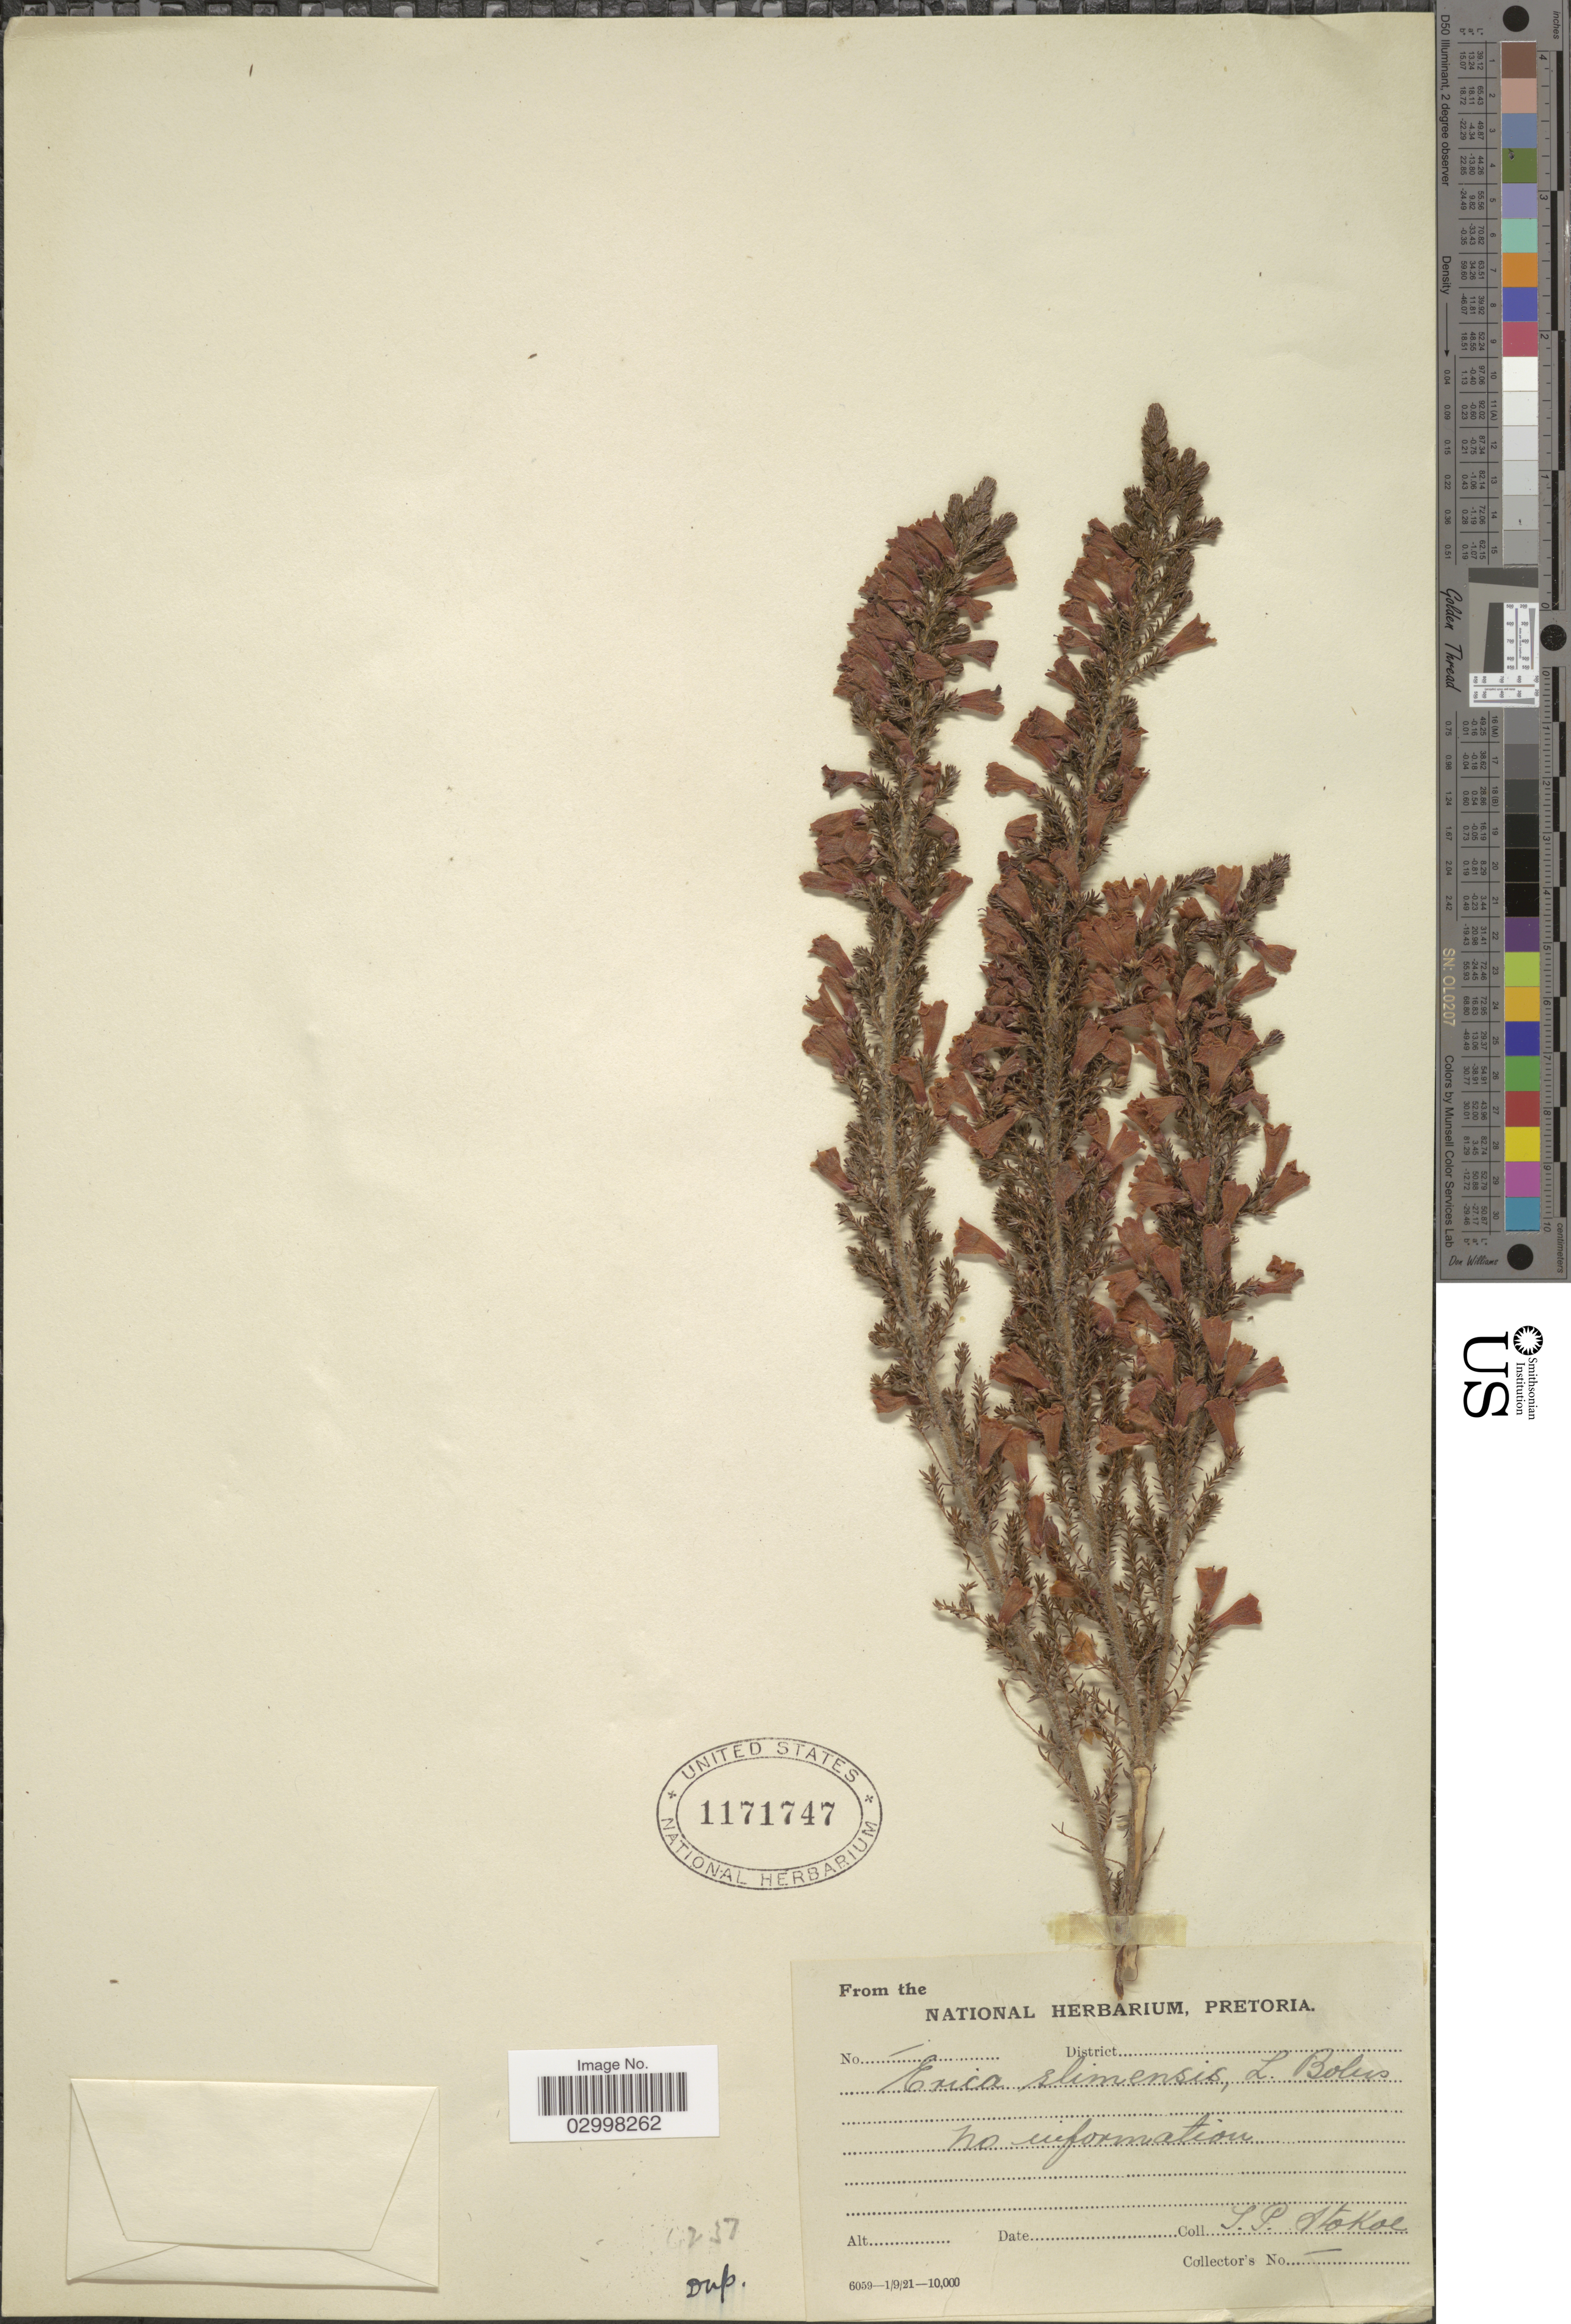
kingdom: Plantae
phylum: Tracheophyta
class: Magnoliopsida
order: Ericales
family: Ericaceae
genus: Erica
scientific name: Erica elimensis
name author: L. Bolus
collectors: J. Stokoe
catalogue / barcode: US 1171747